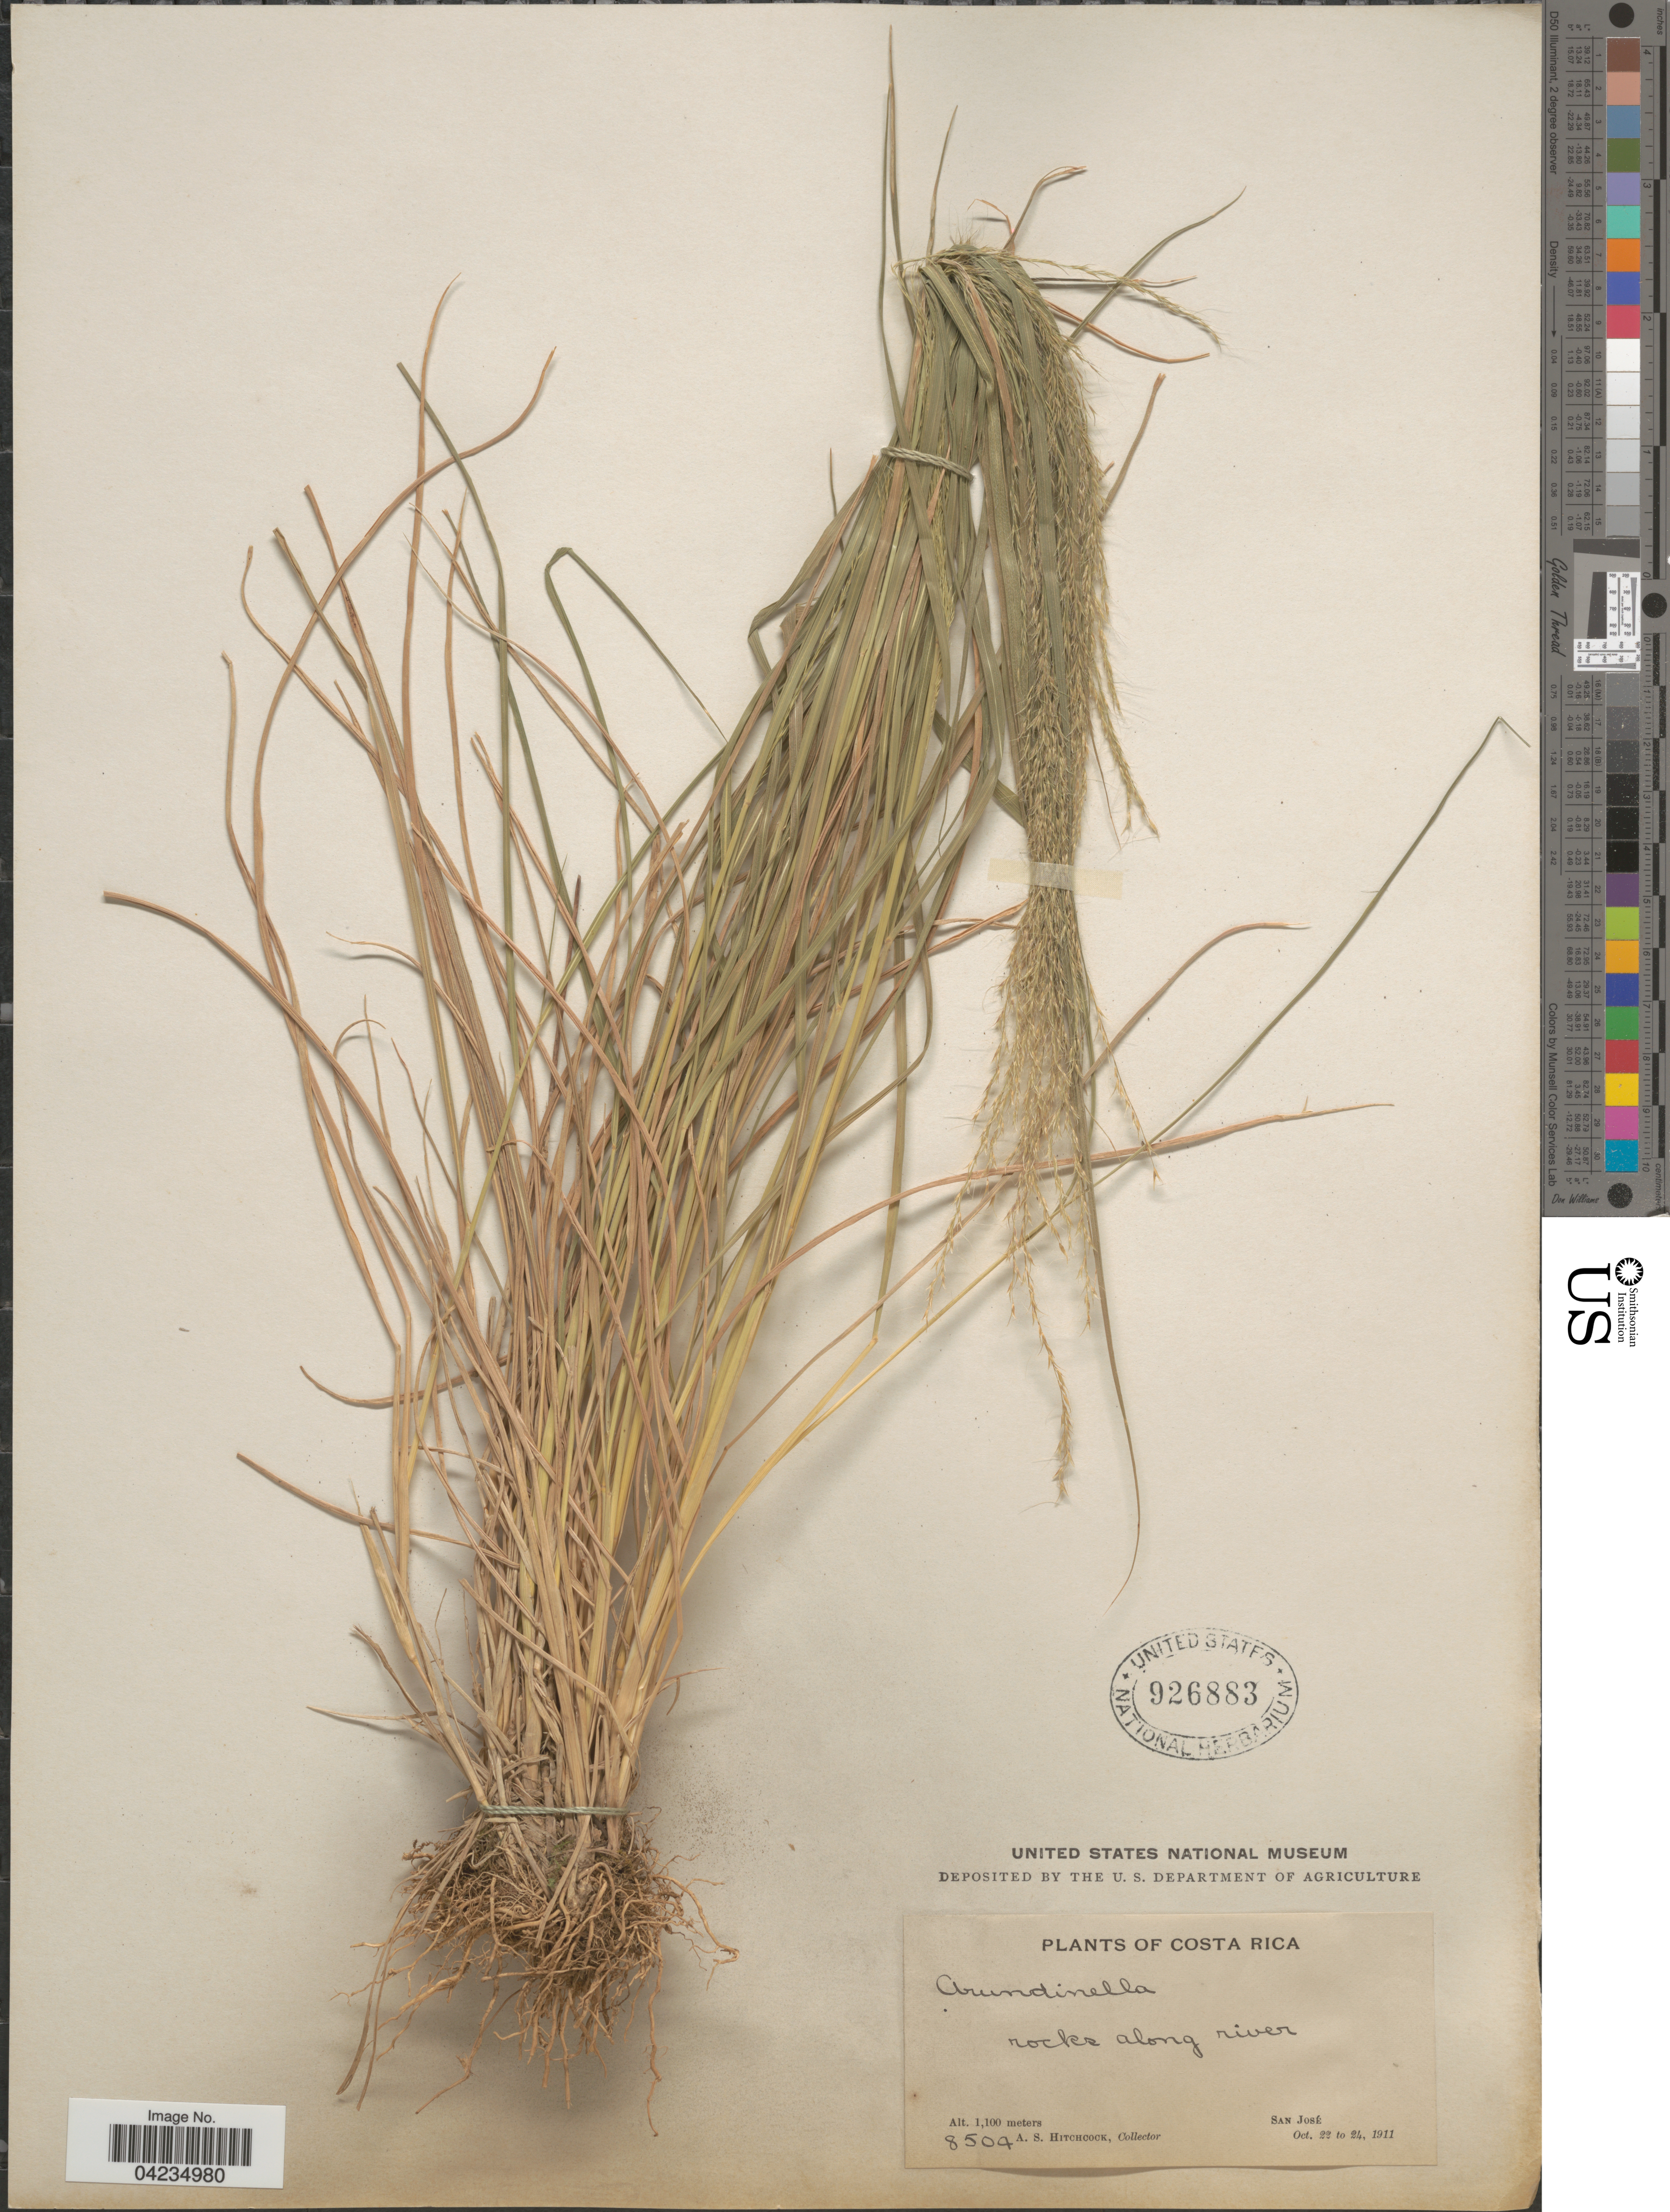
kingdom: Plantae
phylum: Tracheophyta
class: Liliopsida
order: Poales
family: Poaceae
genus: Arundinella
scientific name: Arundinella berteroniana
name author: (Schult.) Hitchc. & Chase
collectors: A. S. Hitchcock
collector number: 8504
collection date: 1911-10-22/1911-10-24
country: Costa Rica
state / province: San José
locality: Rocks along river.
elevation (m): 1100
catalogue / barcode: US 926883